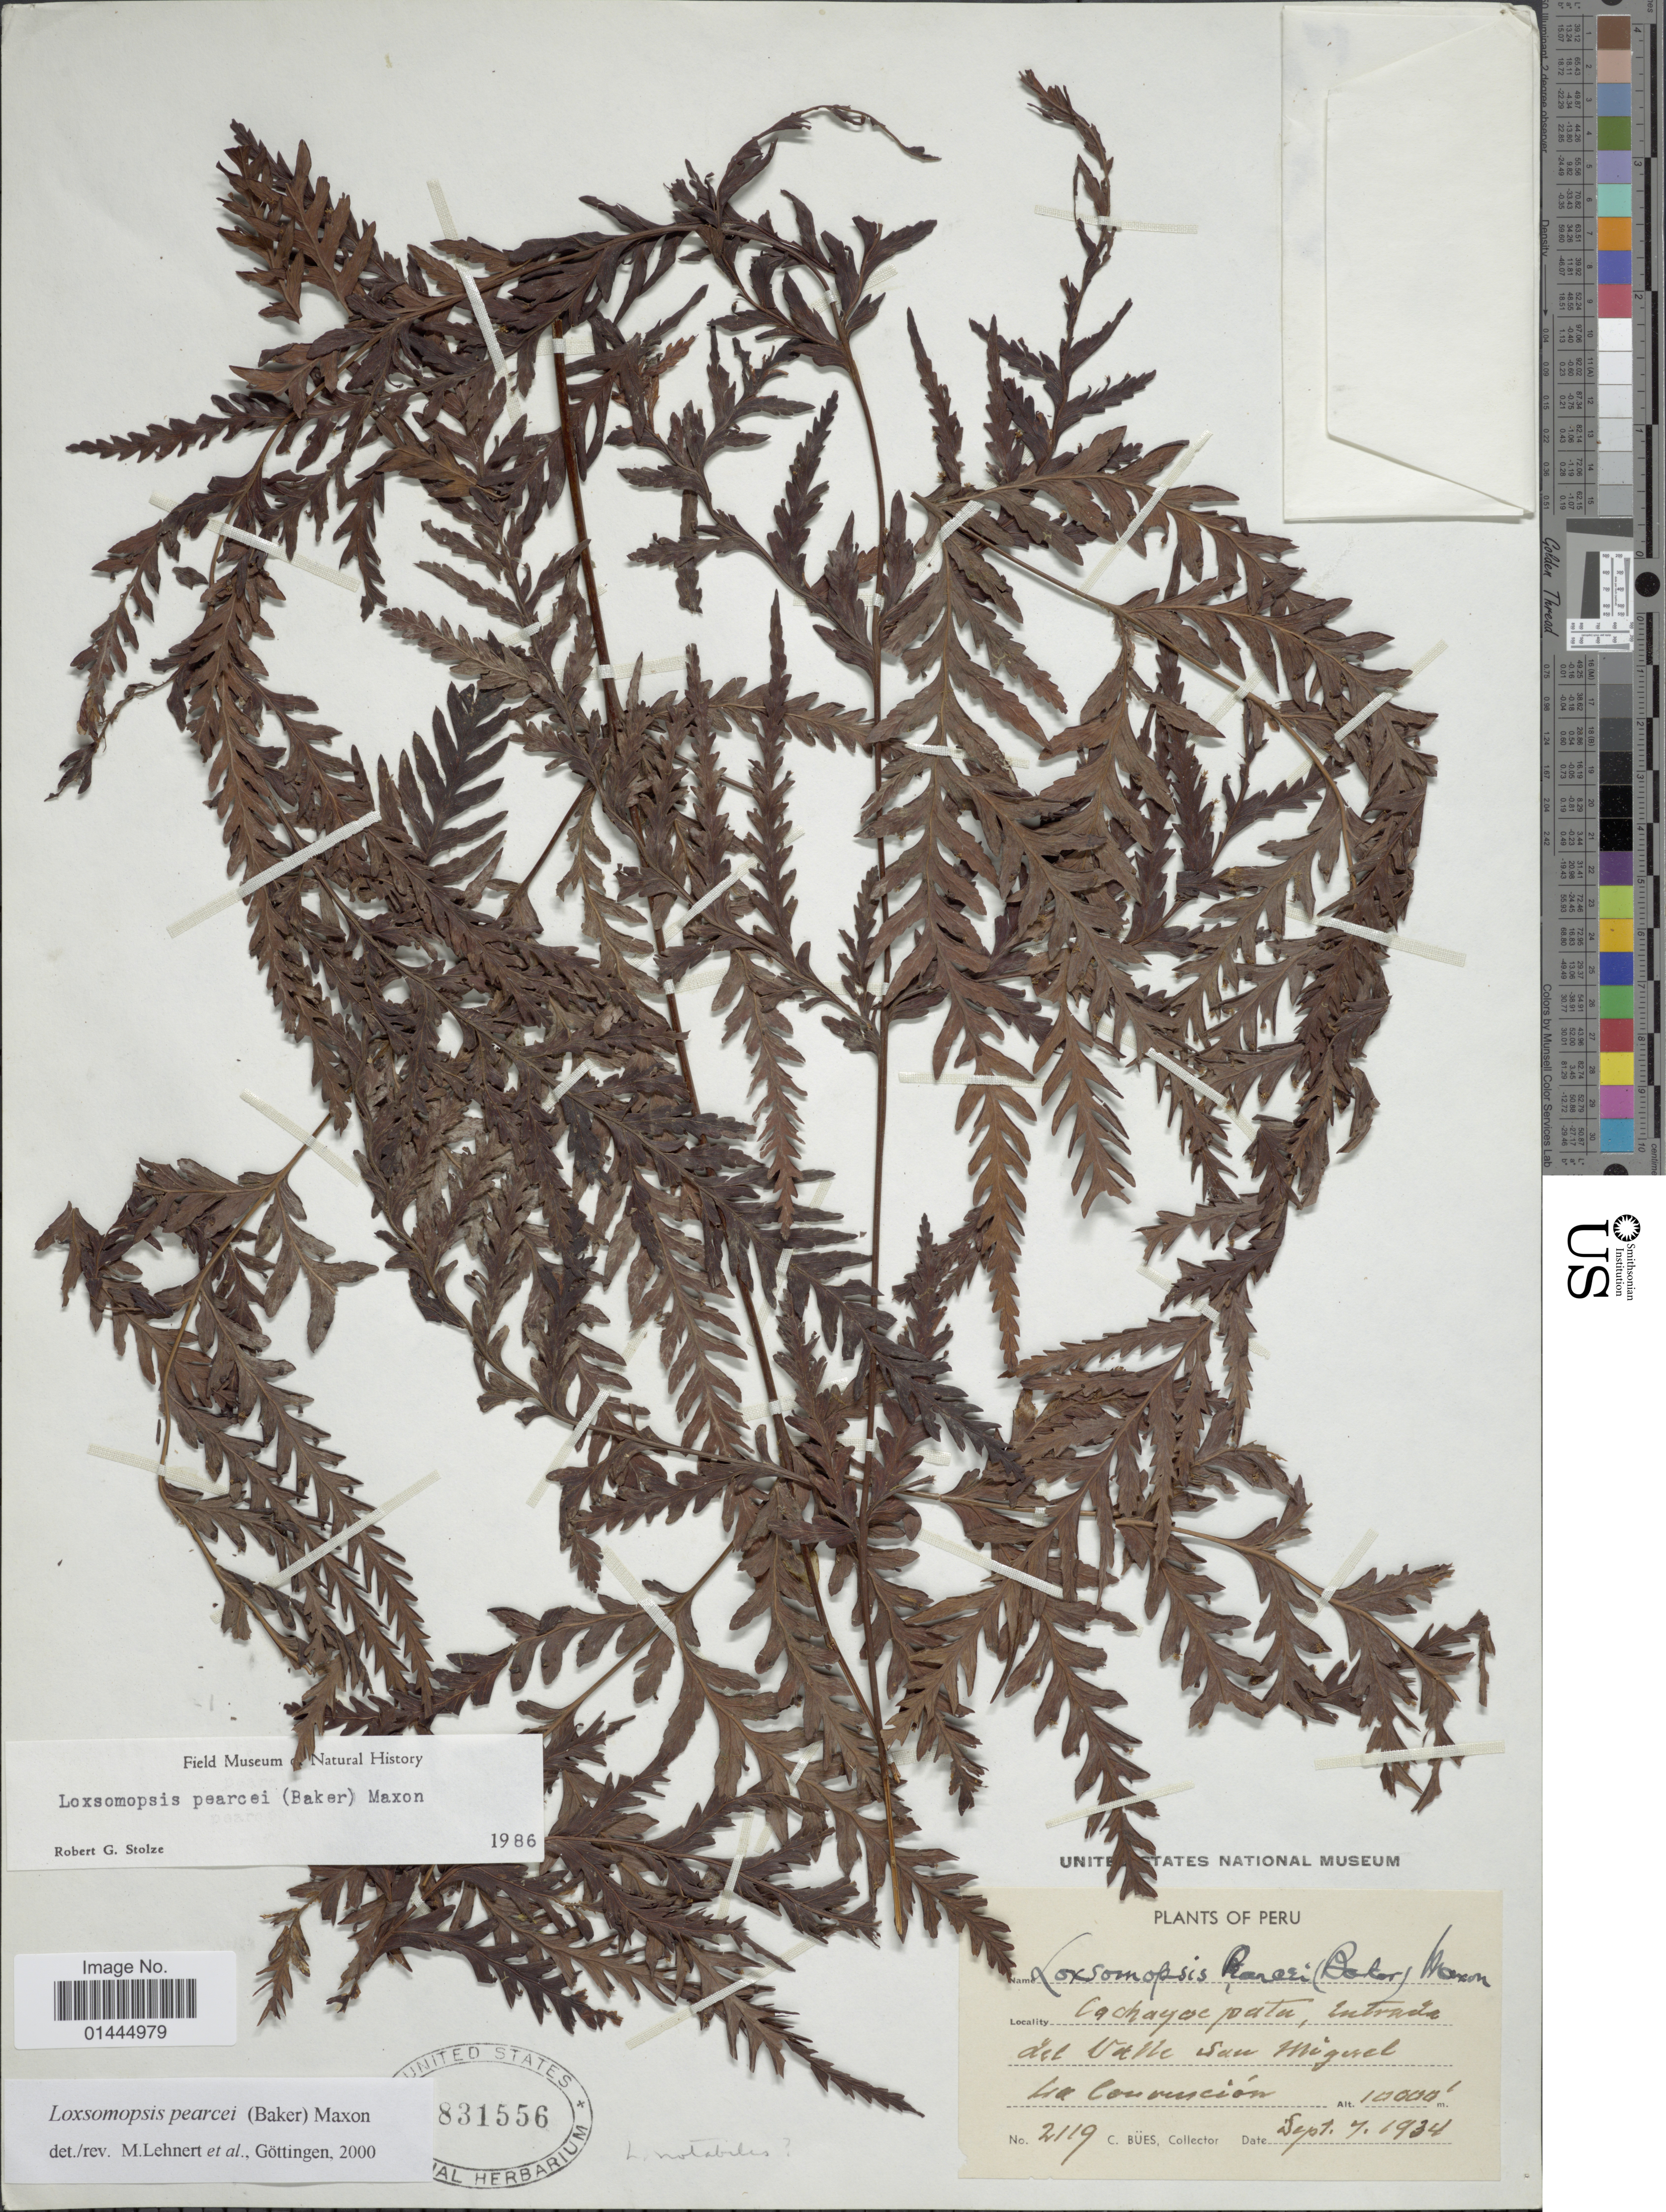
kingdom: Plantae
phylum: Tracheophyta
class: Polypodiopsida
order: Cyatheales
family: Loxsomataceae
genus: Loxsomopsis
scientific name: Loxsomopsis pearcei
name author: (Baker) Maxon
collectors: C. Bues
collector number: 2119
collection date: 1934-09-07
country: Peru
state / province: Cusco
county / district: La Convención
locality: Cachayocpata, entrada del Valle San Miguel, La Convencion.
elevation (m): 3048